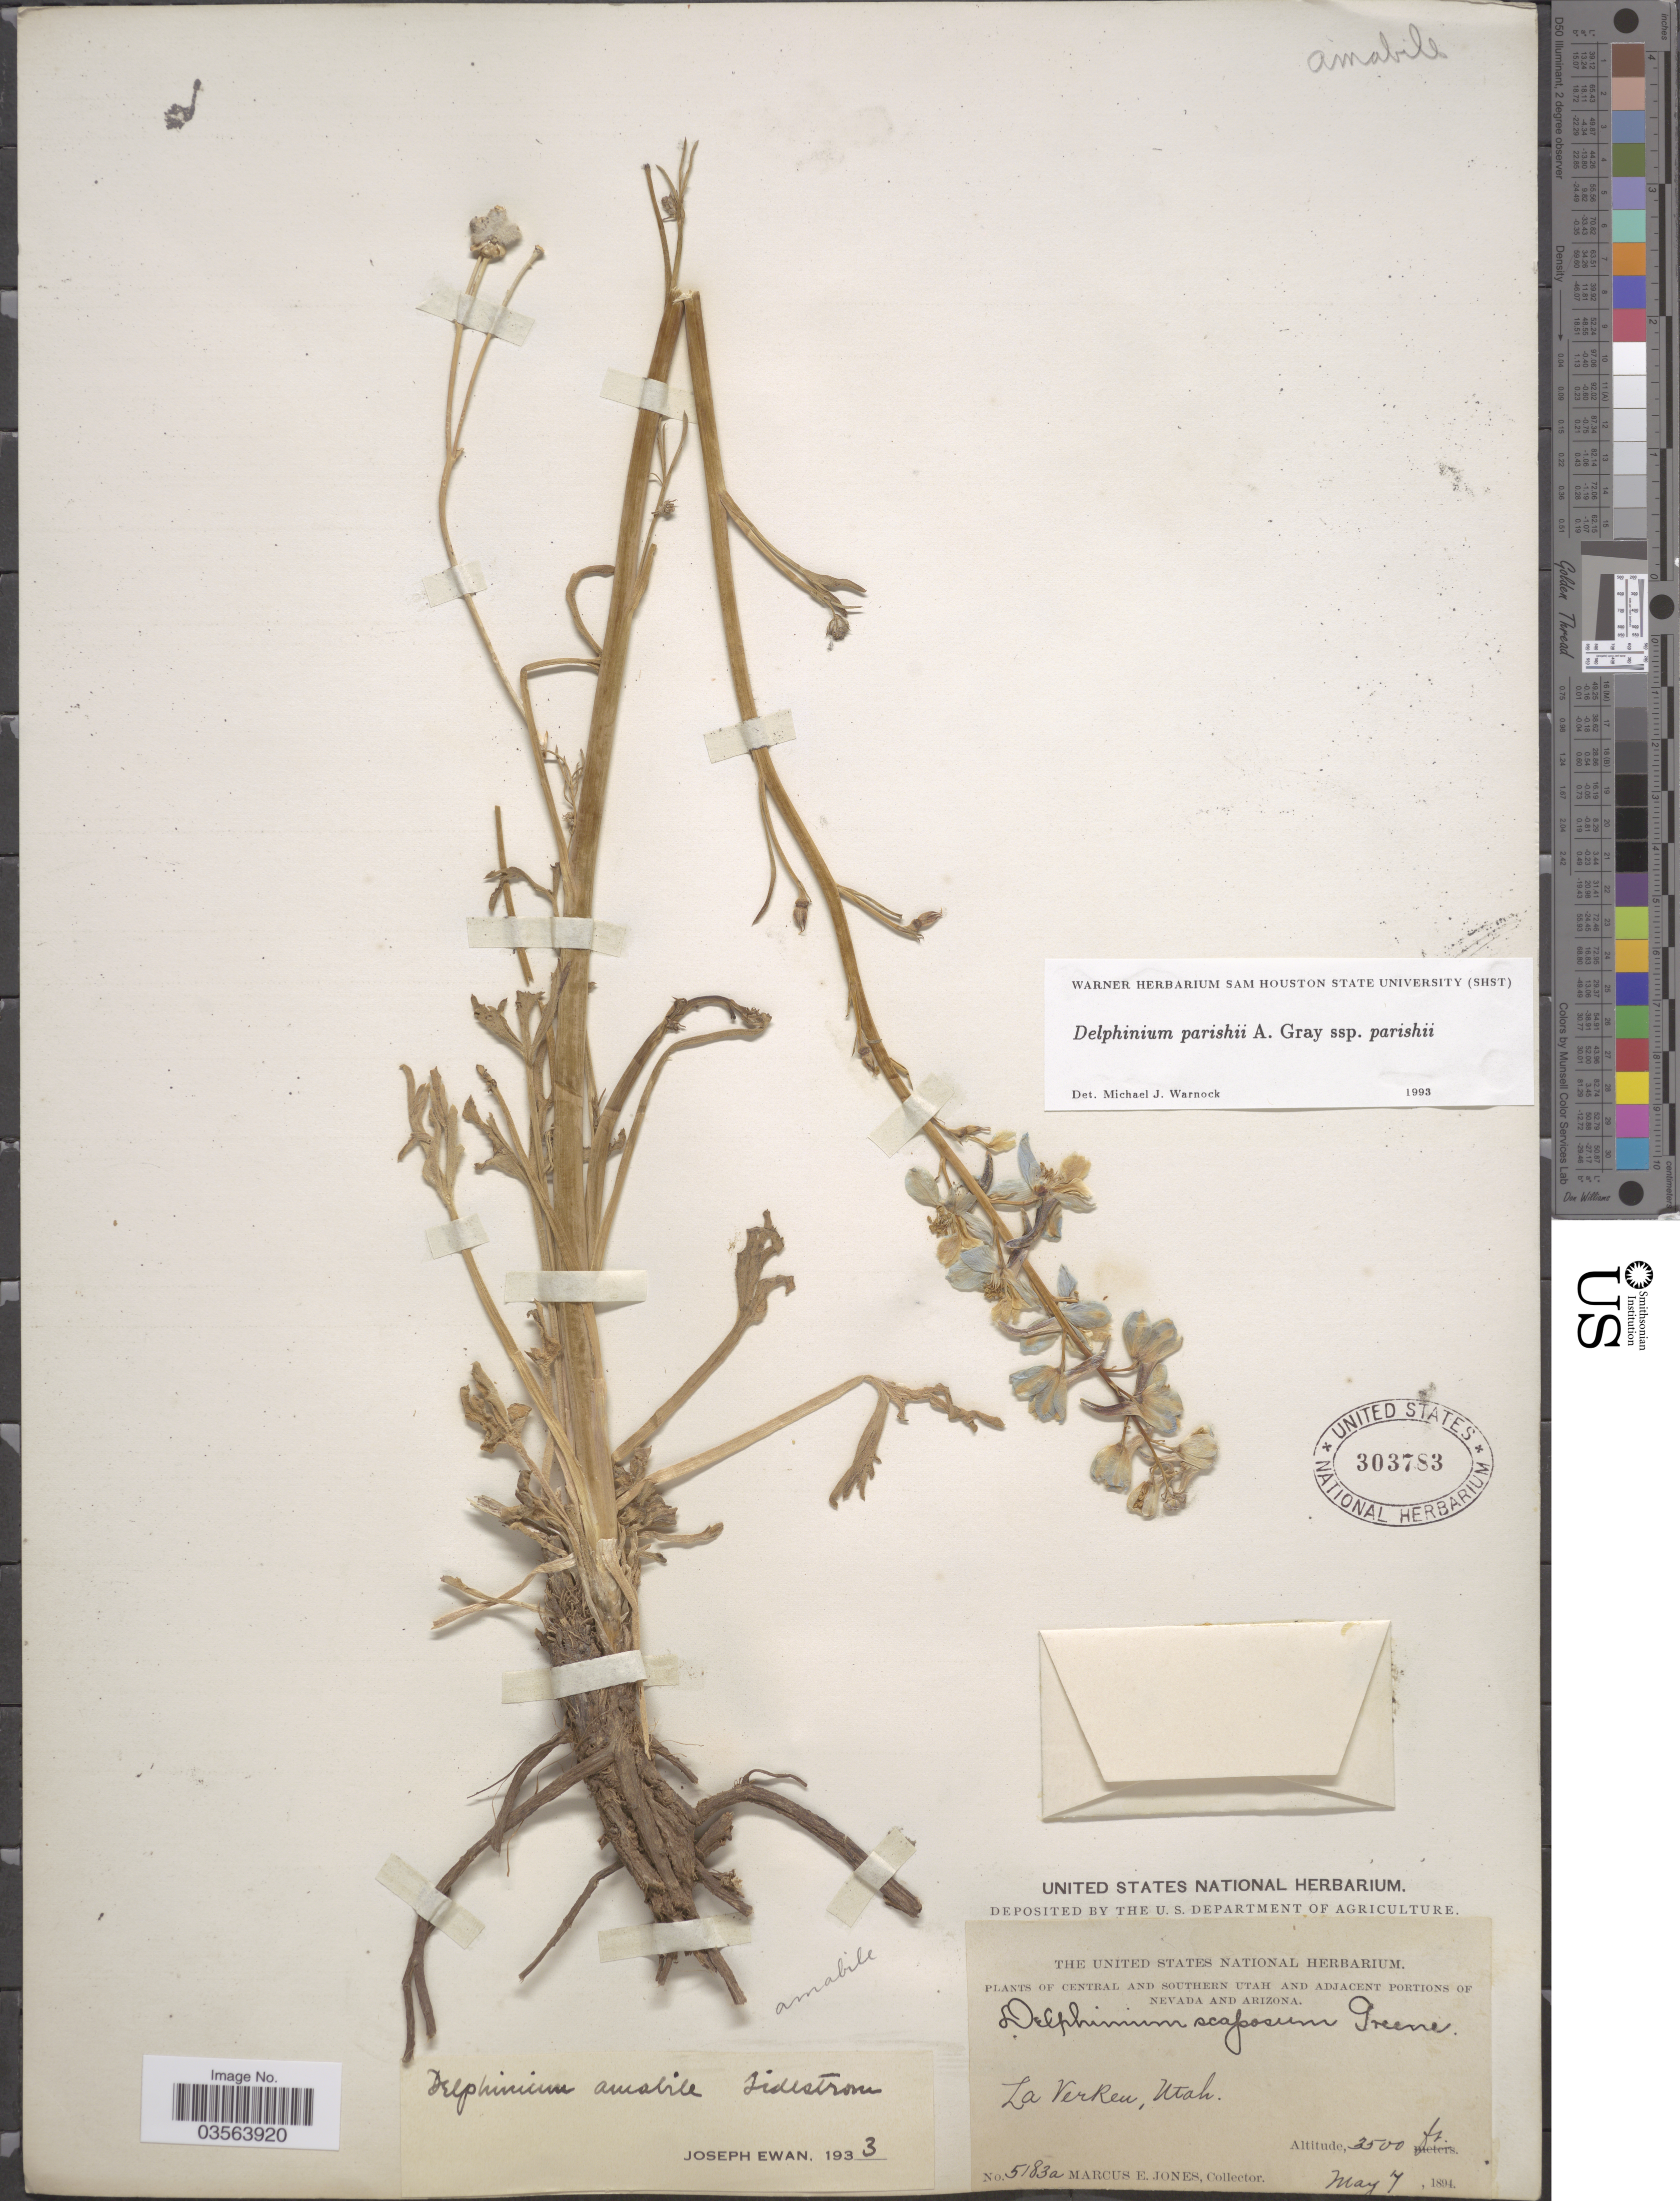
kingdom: Plantae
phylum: Tracheophyta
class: Magnoliopsida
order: Ranunculales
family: Ranunculaceae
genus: Delphinium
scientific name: Delphinium sp.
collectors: M. E. Jones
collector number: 5183a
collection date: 1894-05-07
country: United States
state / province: Utah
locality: Central and southern Utah. La Verken.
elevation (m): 1067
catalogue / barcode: US 303783